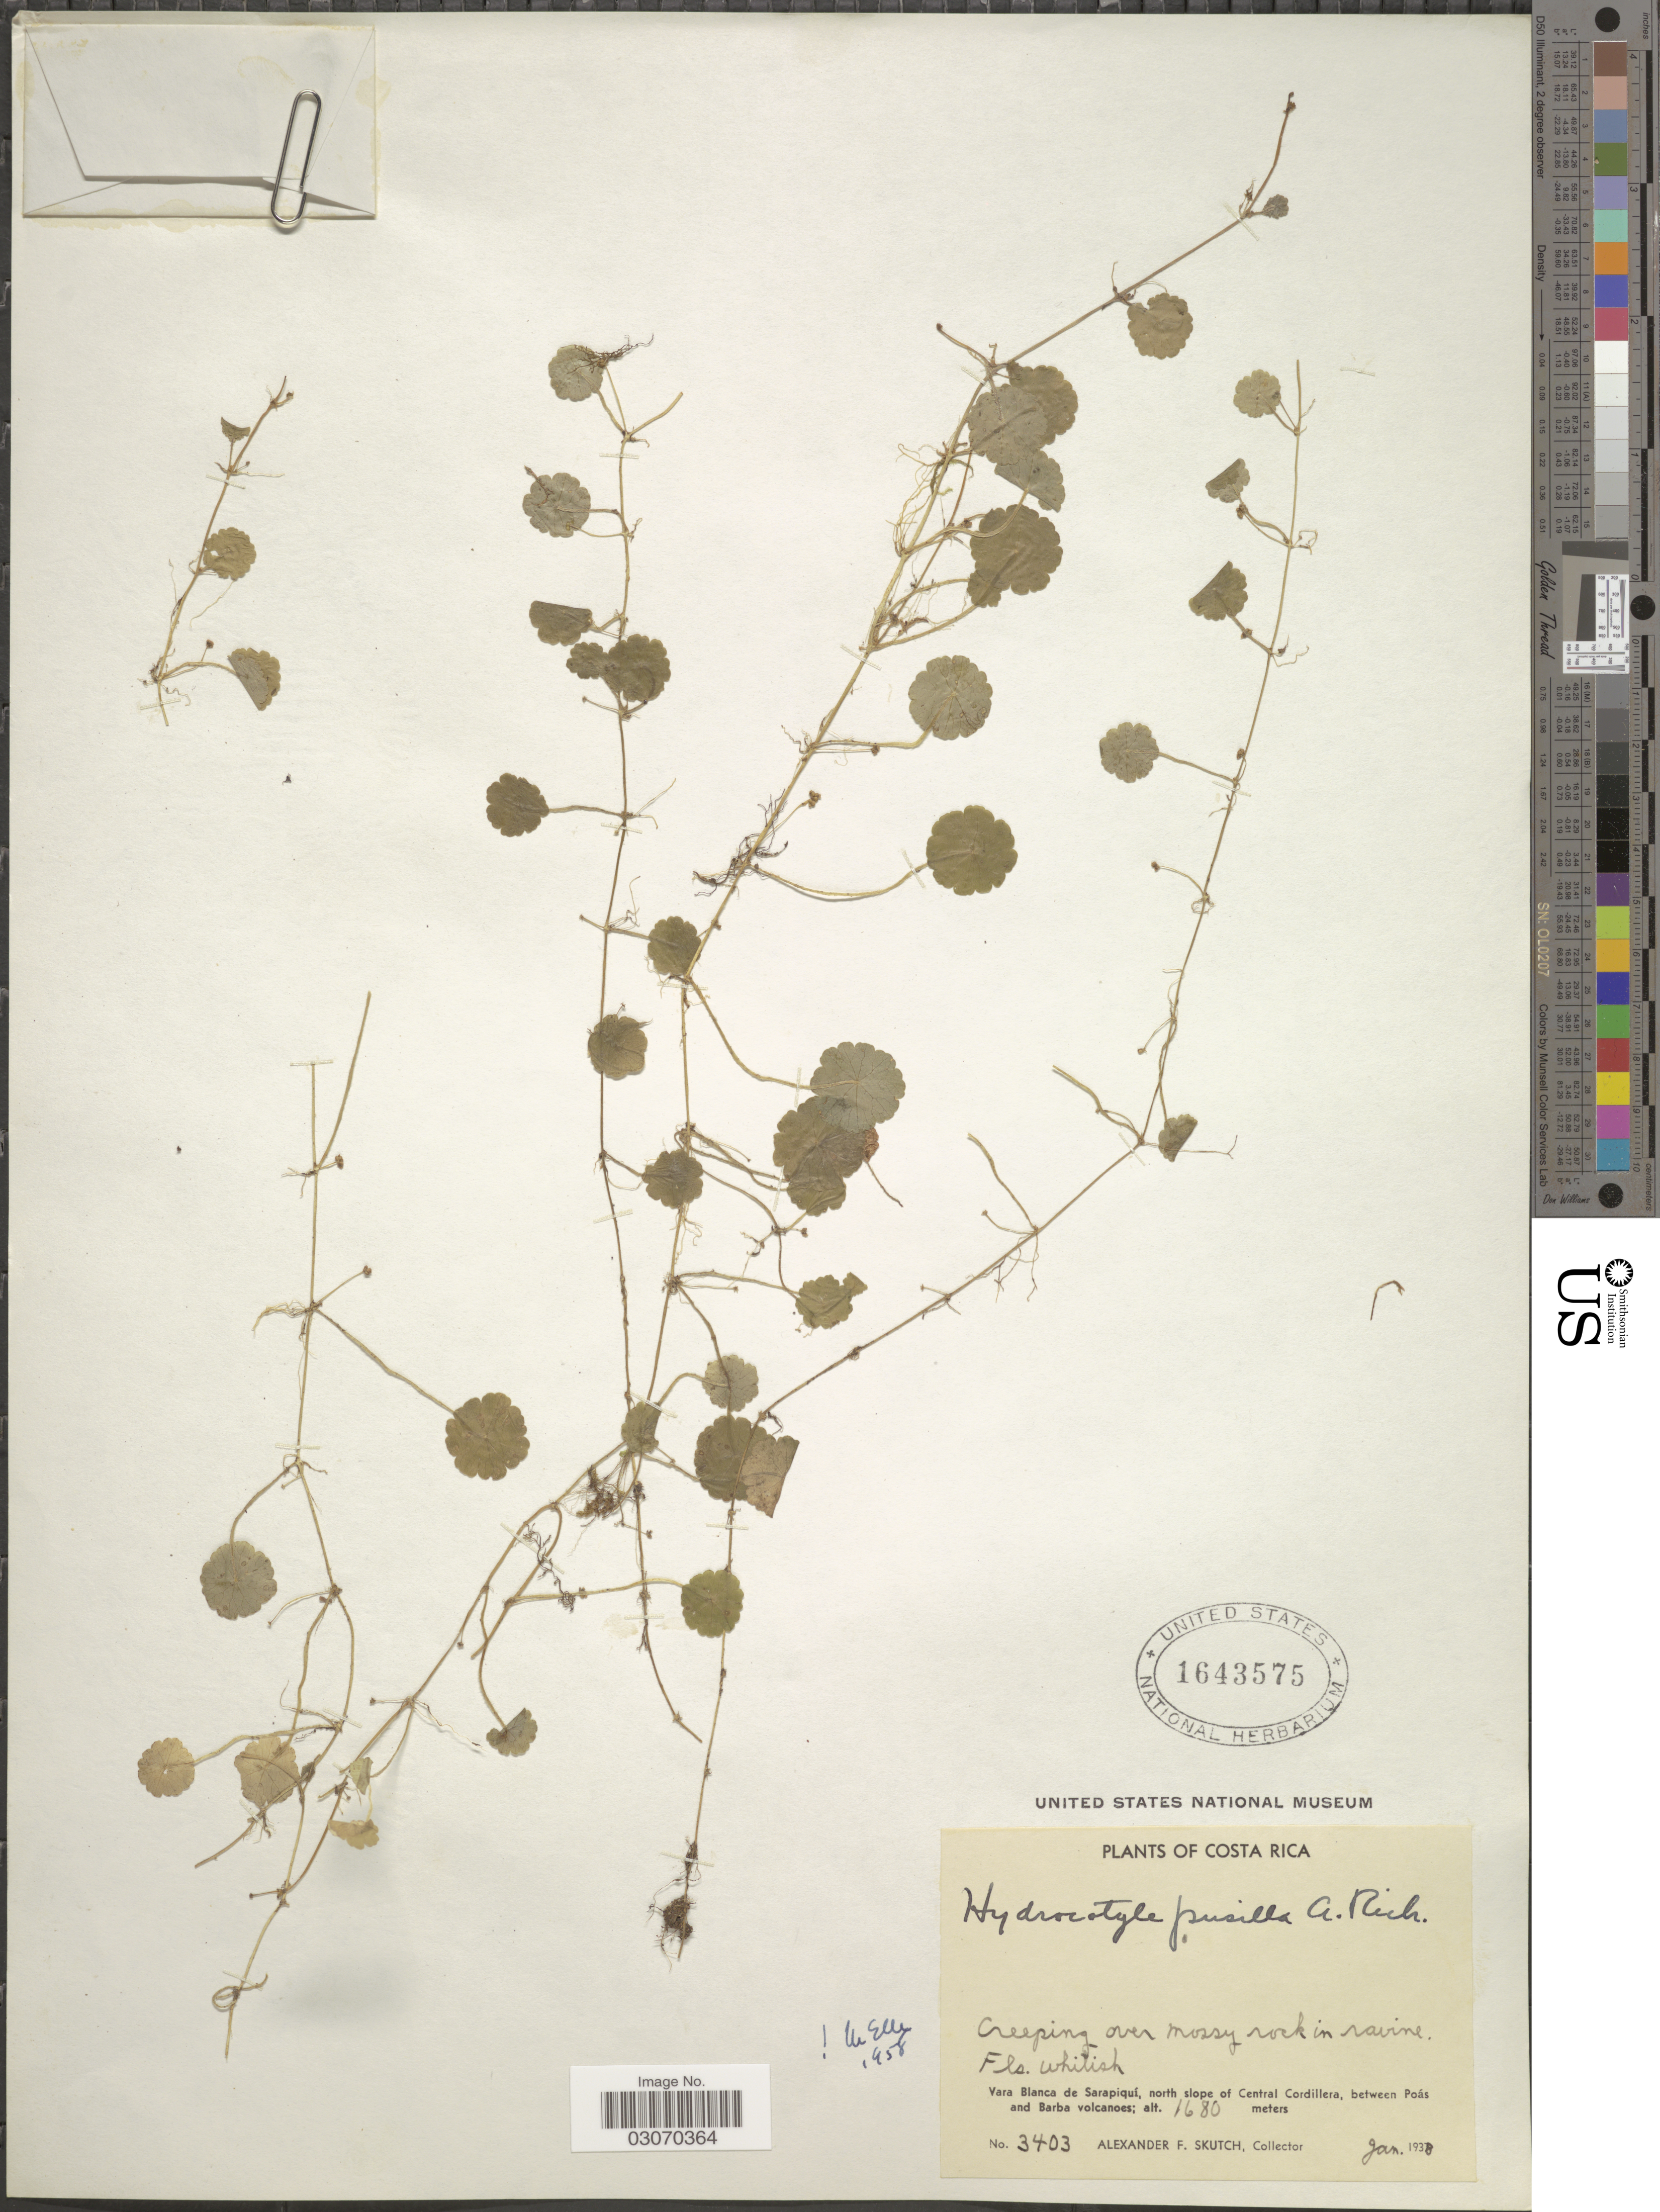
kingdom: Plantae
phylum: Tracheophyta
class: Magnoliopsida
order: Apiales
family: Araliaceae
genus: Hydrocotyle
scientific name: Hydrocotyle pusilla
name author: A. Rich.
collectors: A. F. Skutch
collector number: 3403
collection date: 1938-01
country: Costa Rica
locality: Vara Blanca de Sarapiquí, north slope of Central Cordillera, between Poás and Barba volcanoes.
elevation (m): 1680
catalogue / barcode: US 1643575